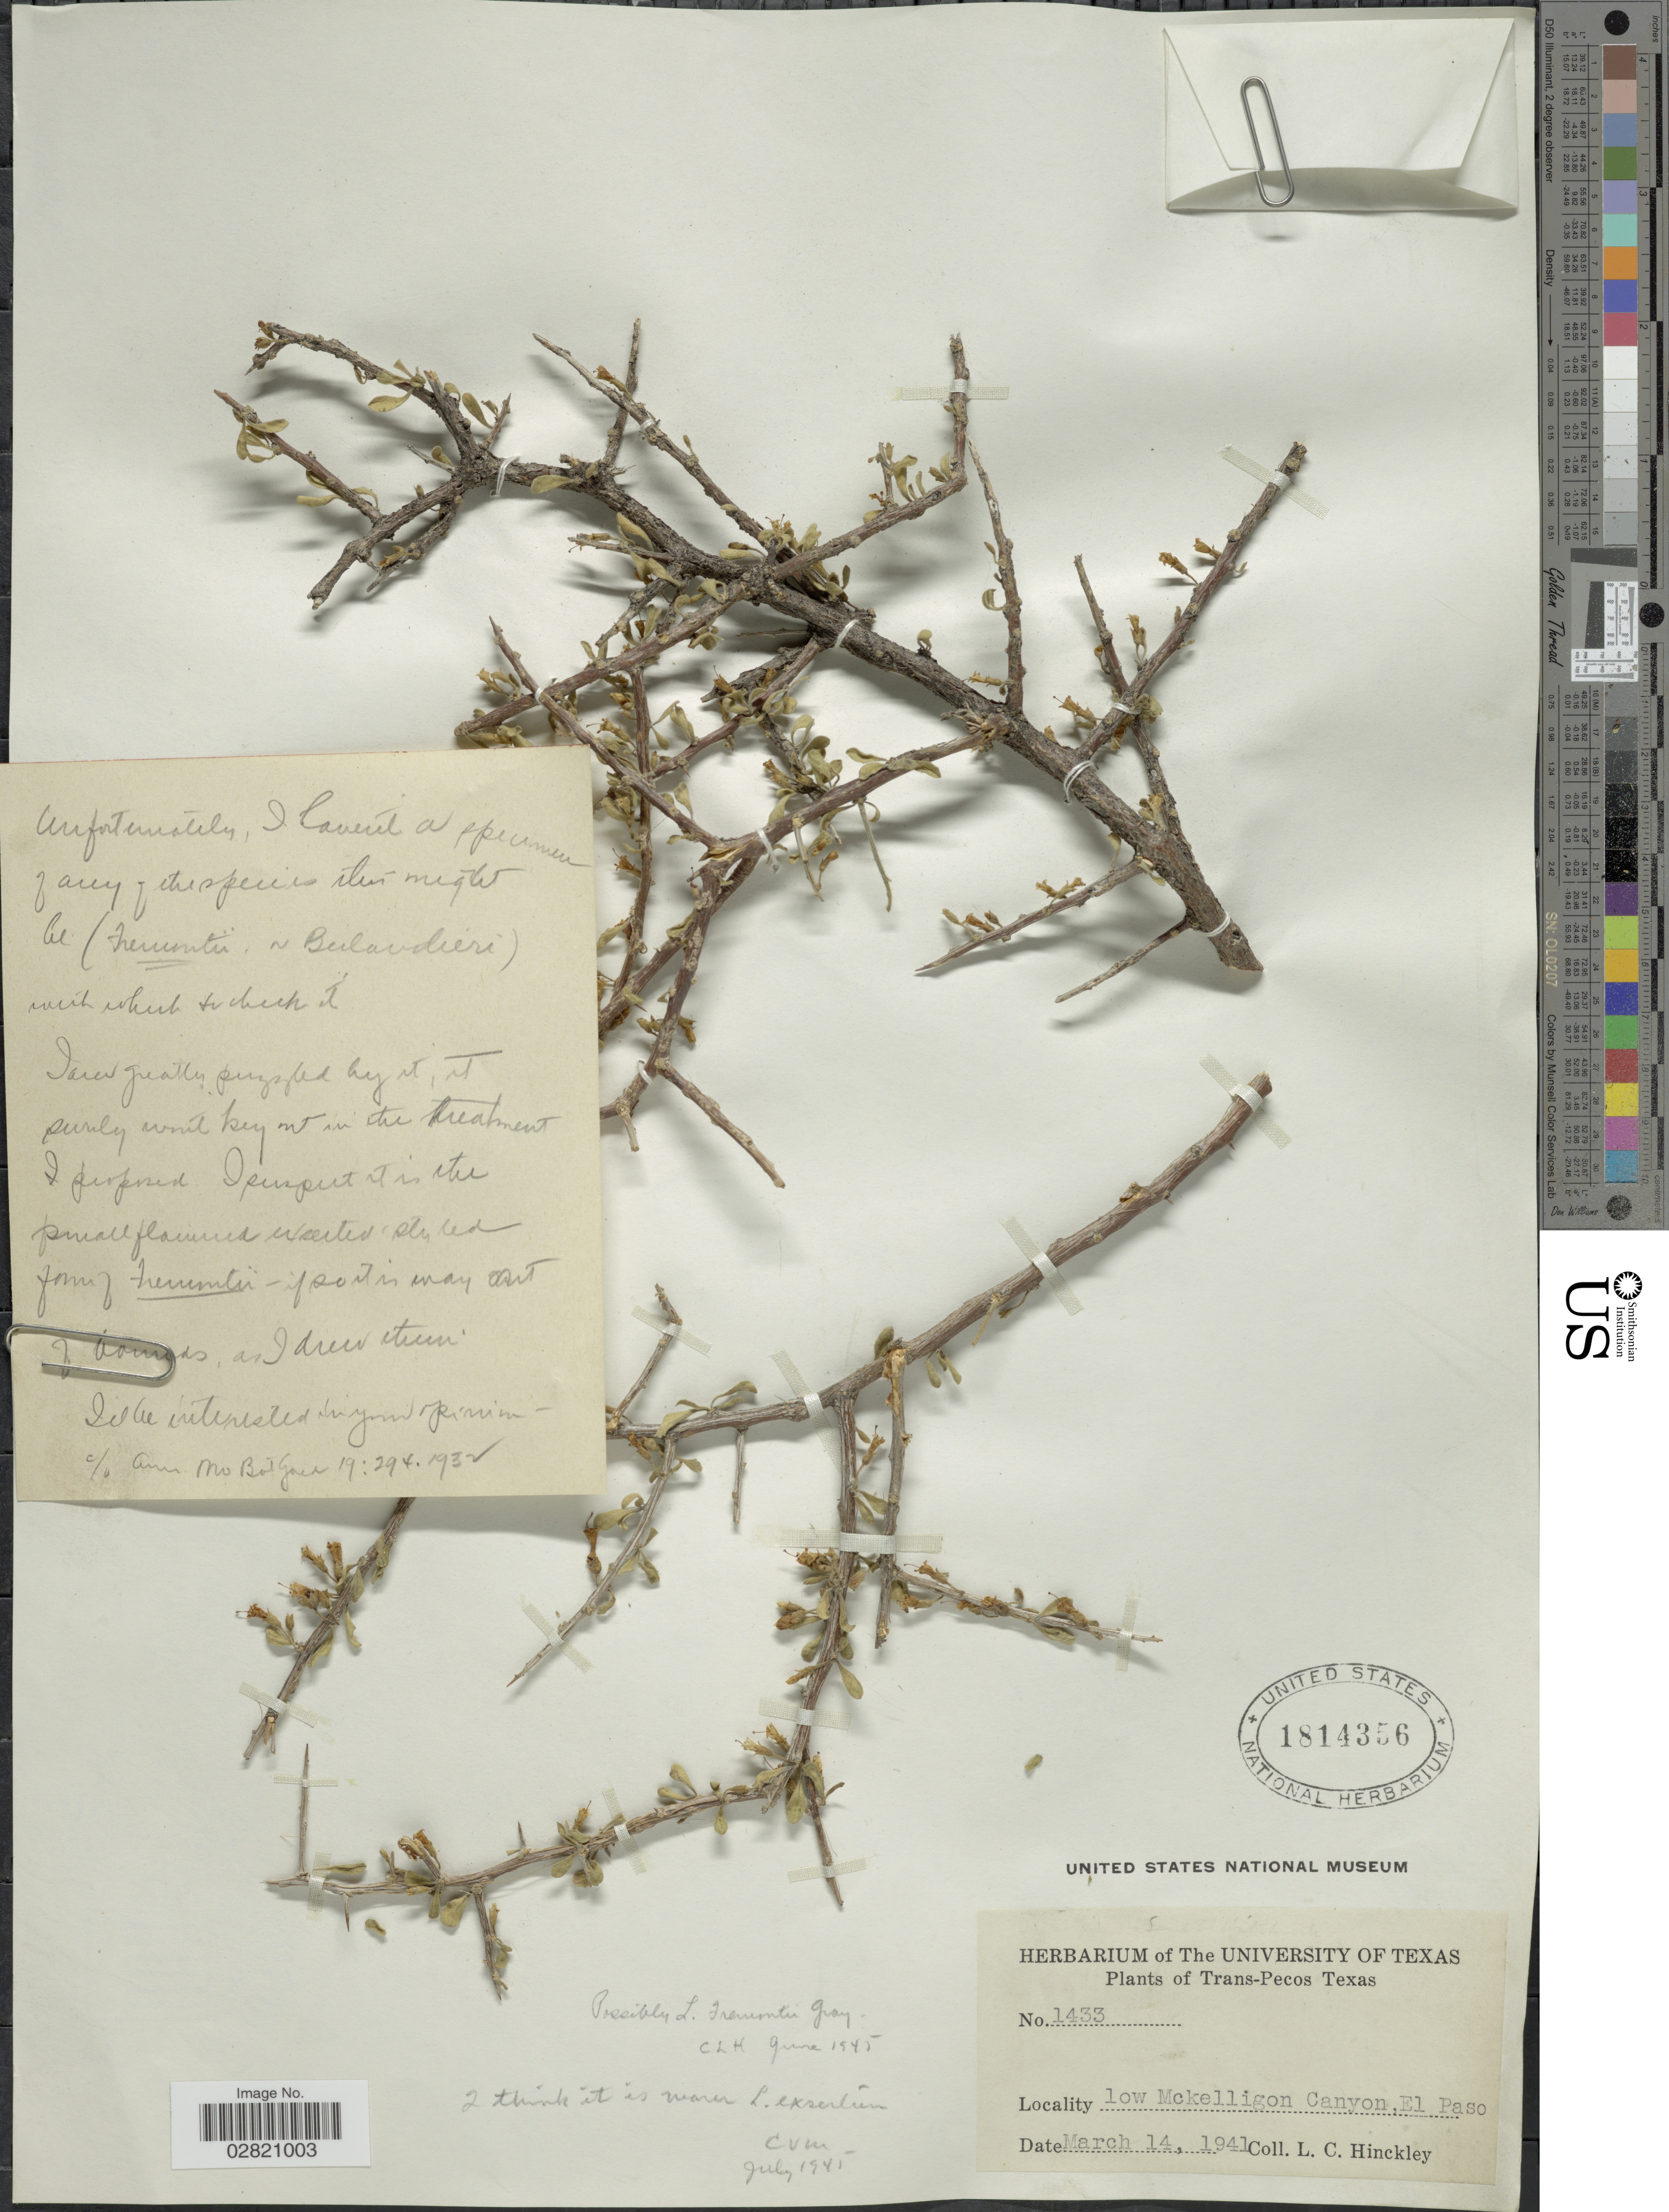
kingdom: Plantae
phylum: Tracheophyta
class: Magnoliopsida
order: Solanales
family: Solanaceae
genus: Lycium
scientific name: Lycium exsertum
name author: A. Gray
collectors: L. Hinckley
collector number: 1433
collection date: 1941-03-14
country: United States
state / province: Texas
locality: Trans-Pecos Texas, low Mckelligon Canyon, El Paso.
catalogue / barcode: US 1814356